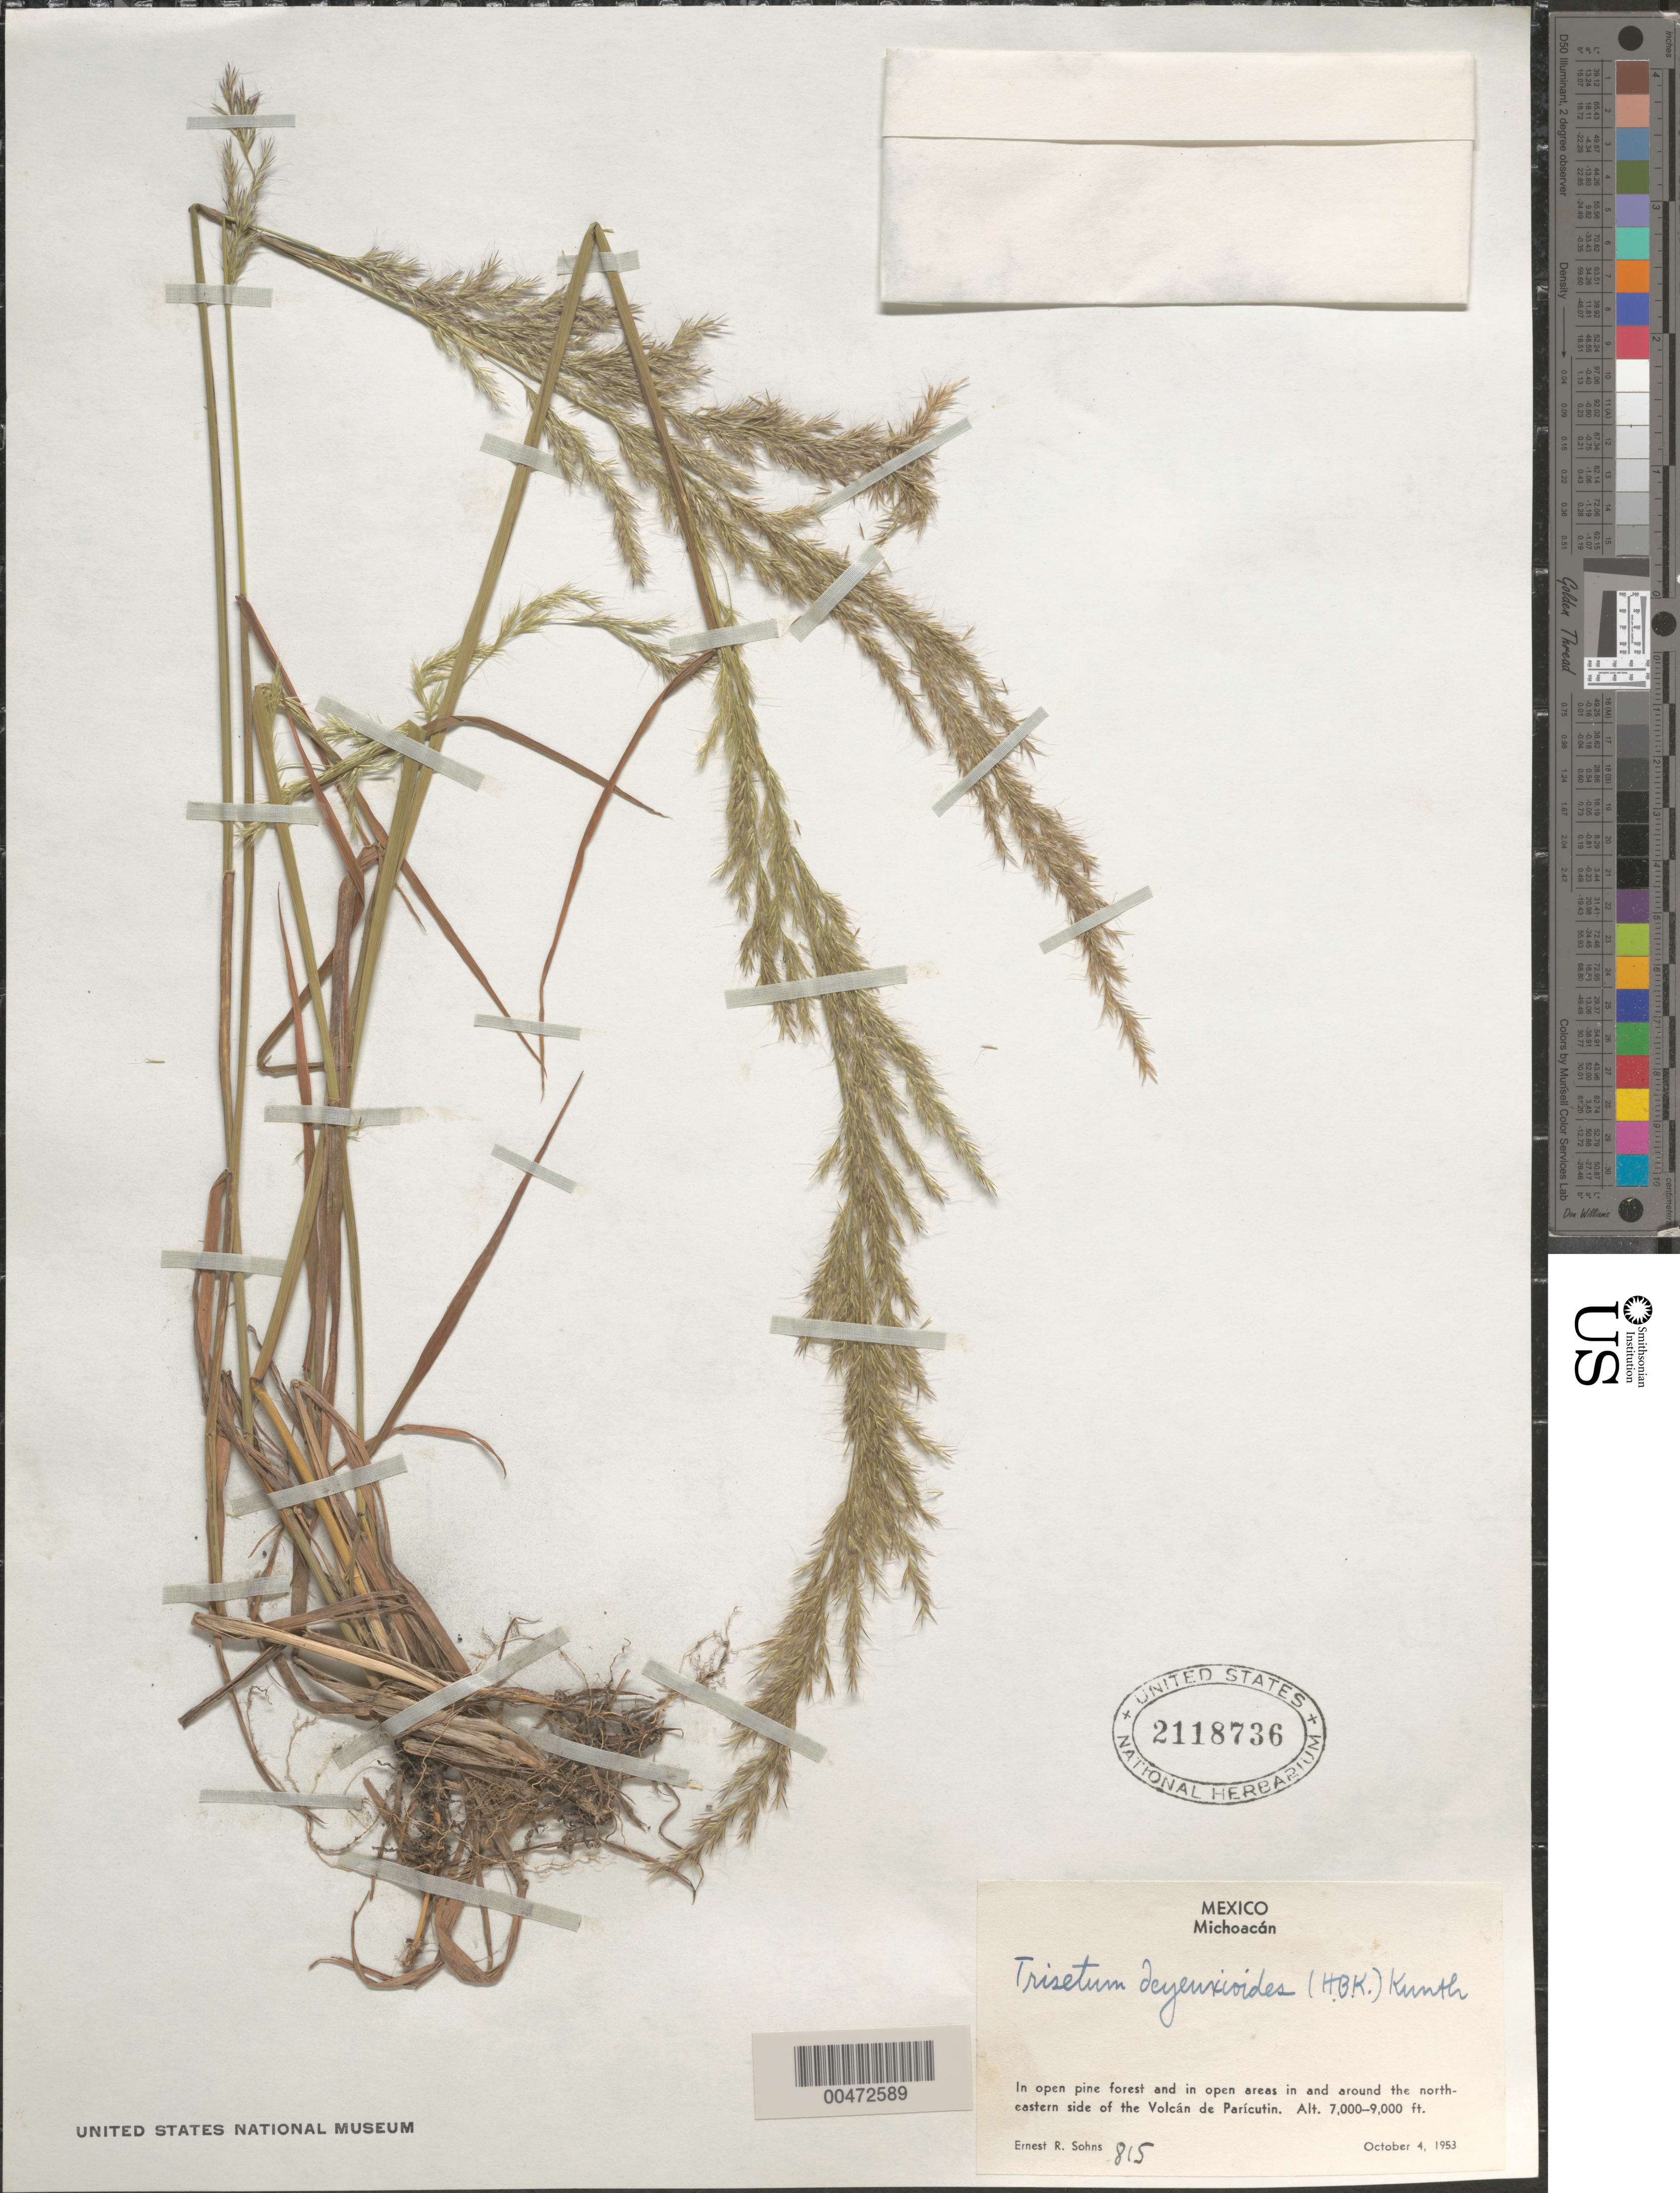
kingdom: Plantae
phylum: Tracheophyta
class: Liliopsida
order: Poales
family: Poaceae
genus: Trisetum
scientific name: Trisetum deyeuxioides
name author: (Kunth) Kunth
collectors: E. R. Sohns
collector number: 815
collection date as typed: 4 Oct 1953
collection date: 1953-10-04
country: Mexico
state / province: Michoacán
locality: In & around the NE side of the Volcan de Parícutin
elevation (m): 2134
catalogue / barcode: US 2118736